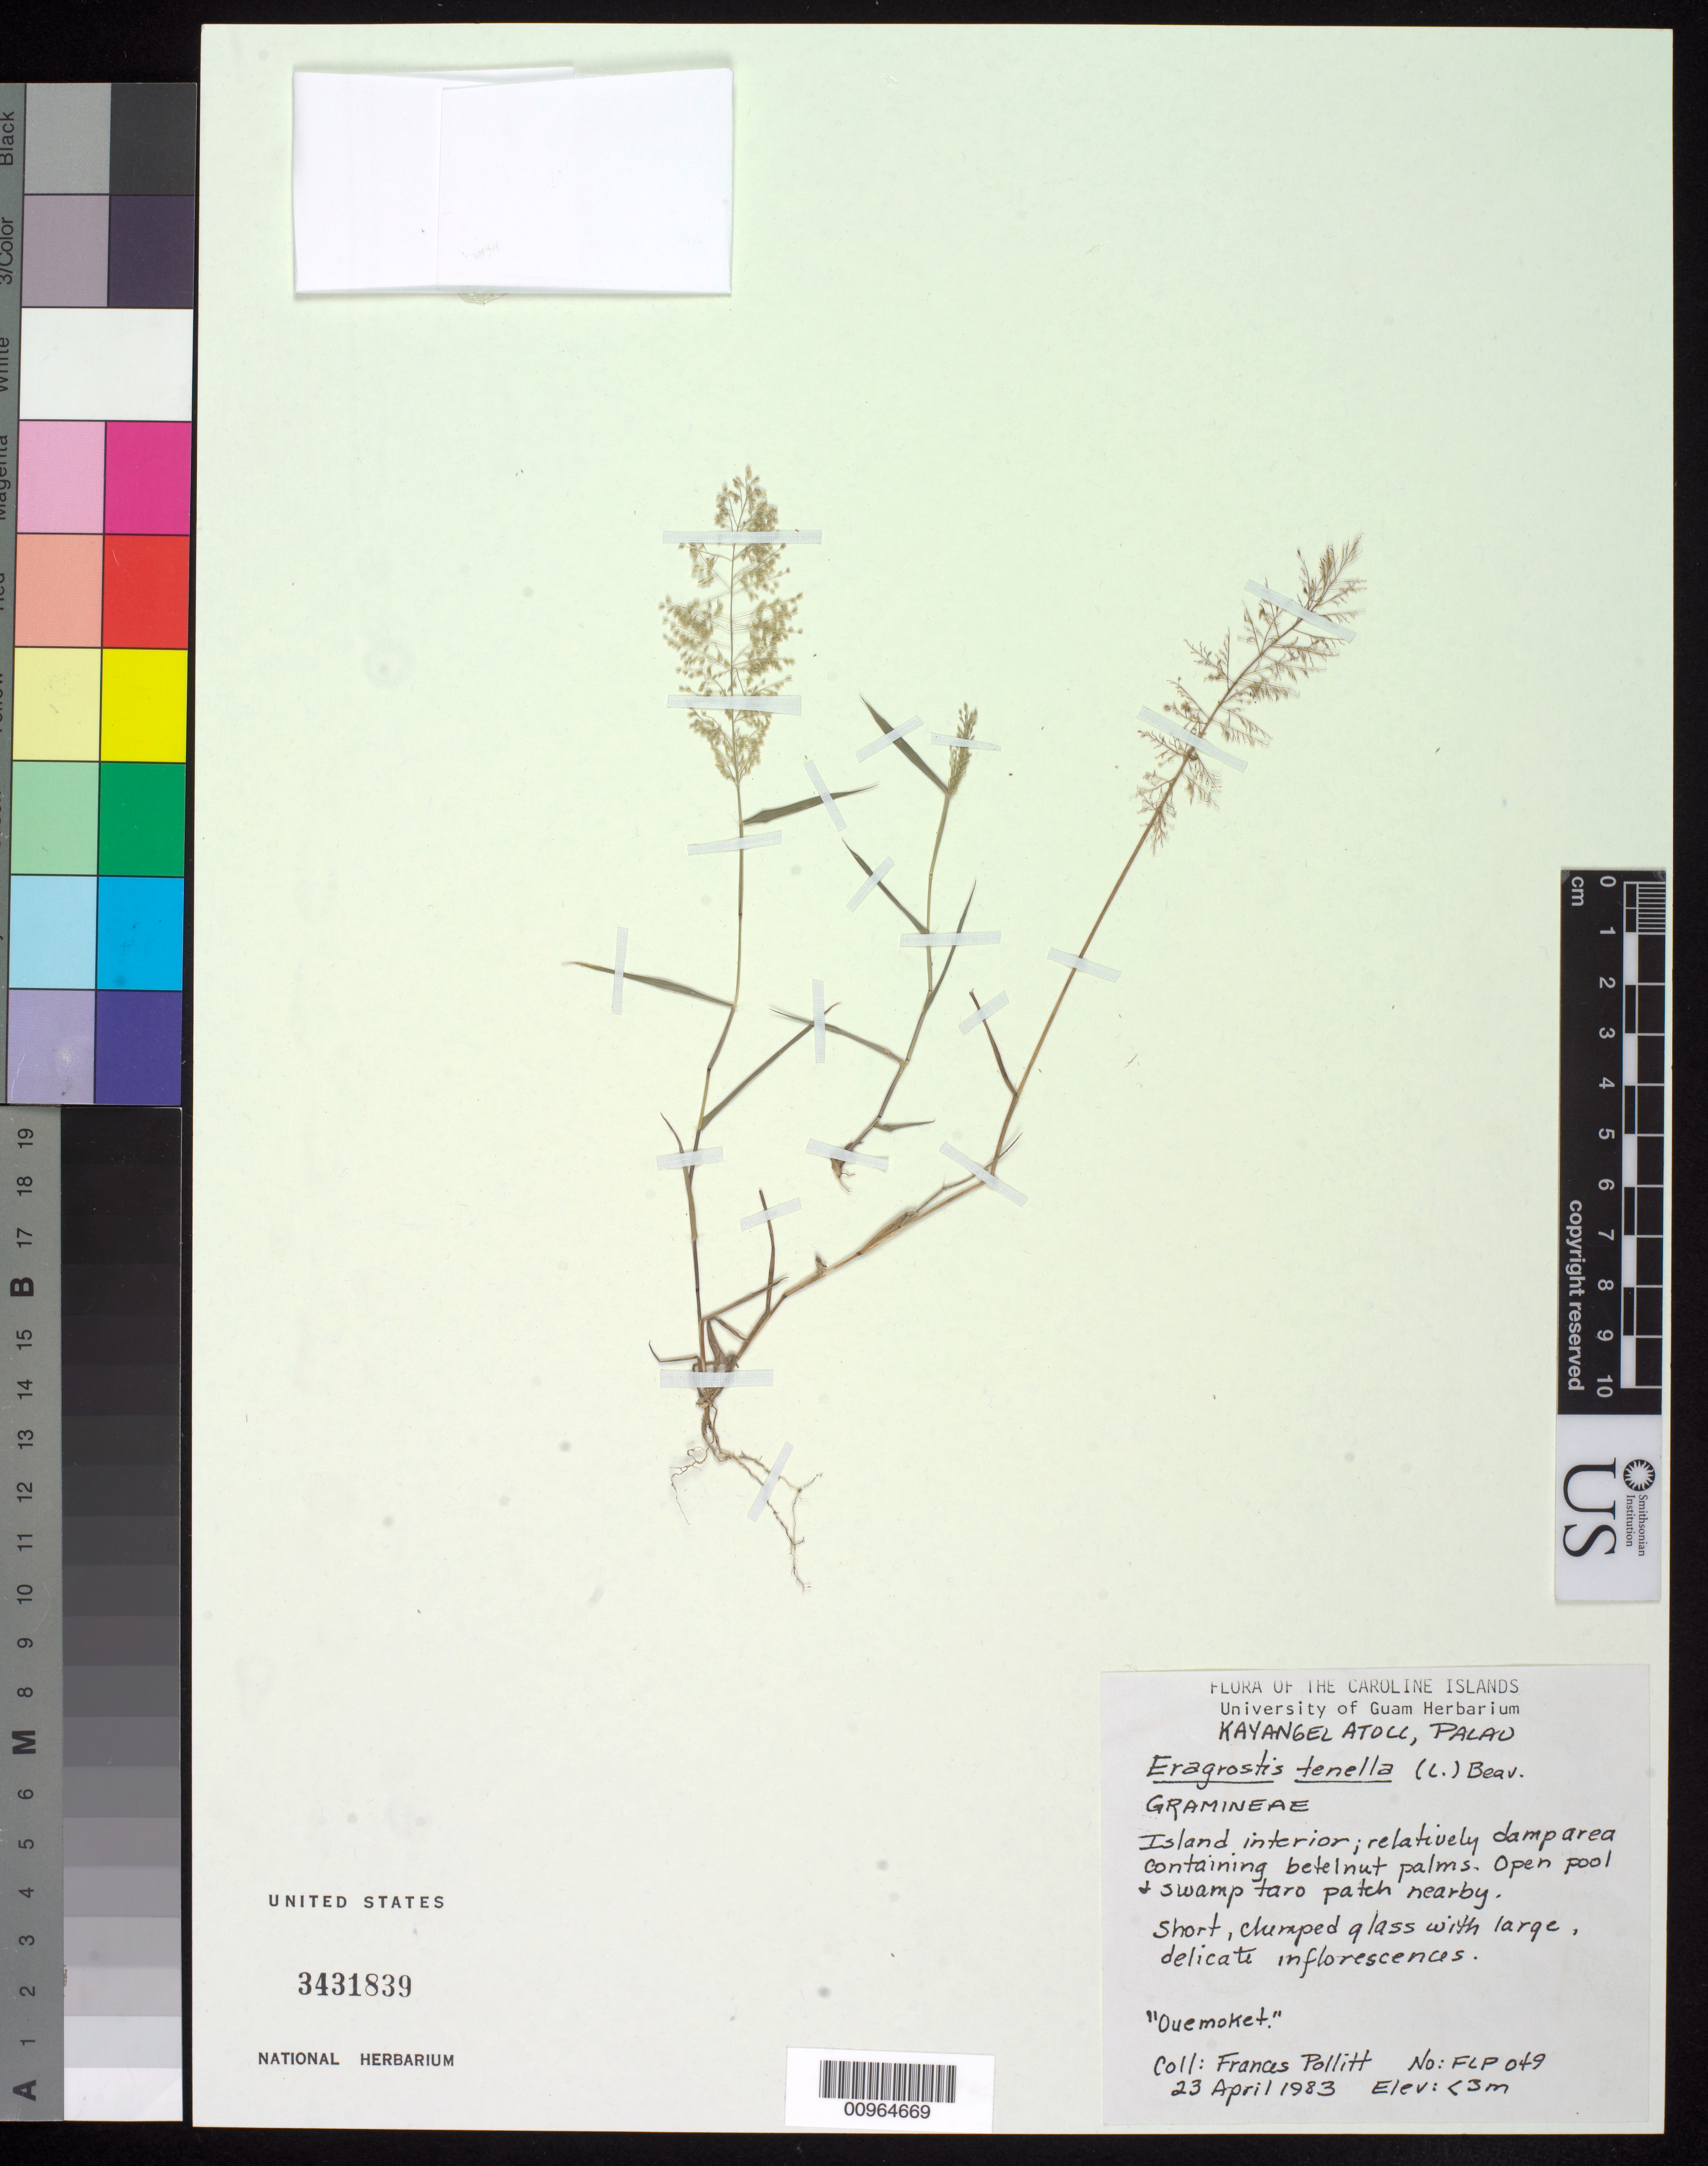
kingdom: Plantae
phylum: Tracheophyta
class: Liliopsida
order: Poales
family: Poaceae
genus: Eragrostis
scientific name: Eragrostis tenella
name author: (L.) P. Beauv. ex Roem. & Schult.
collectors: F. Pollitt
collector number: FLP 049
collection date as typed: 23 Apr 1983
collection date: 1983-04-23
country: Palau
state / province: Kayangel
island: Ngcheangel [Kayangel] Atoll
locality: Kayangel Atoll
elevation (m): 3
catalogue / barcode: US 3431839